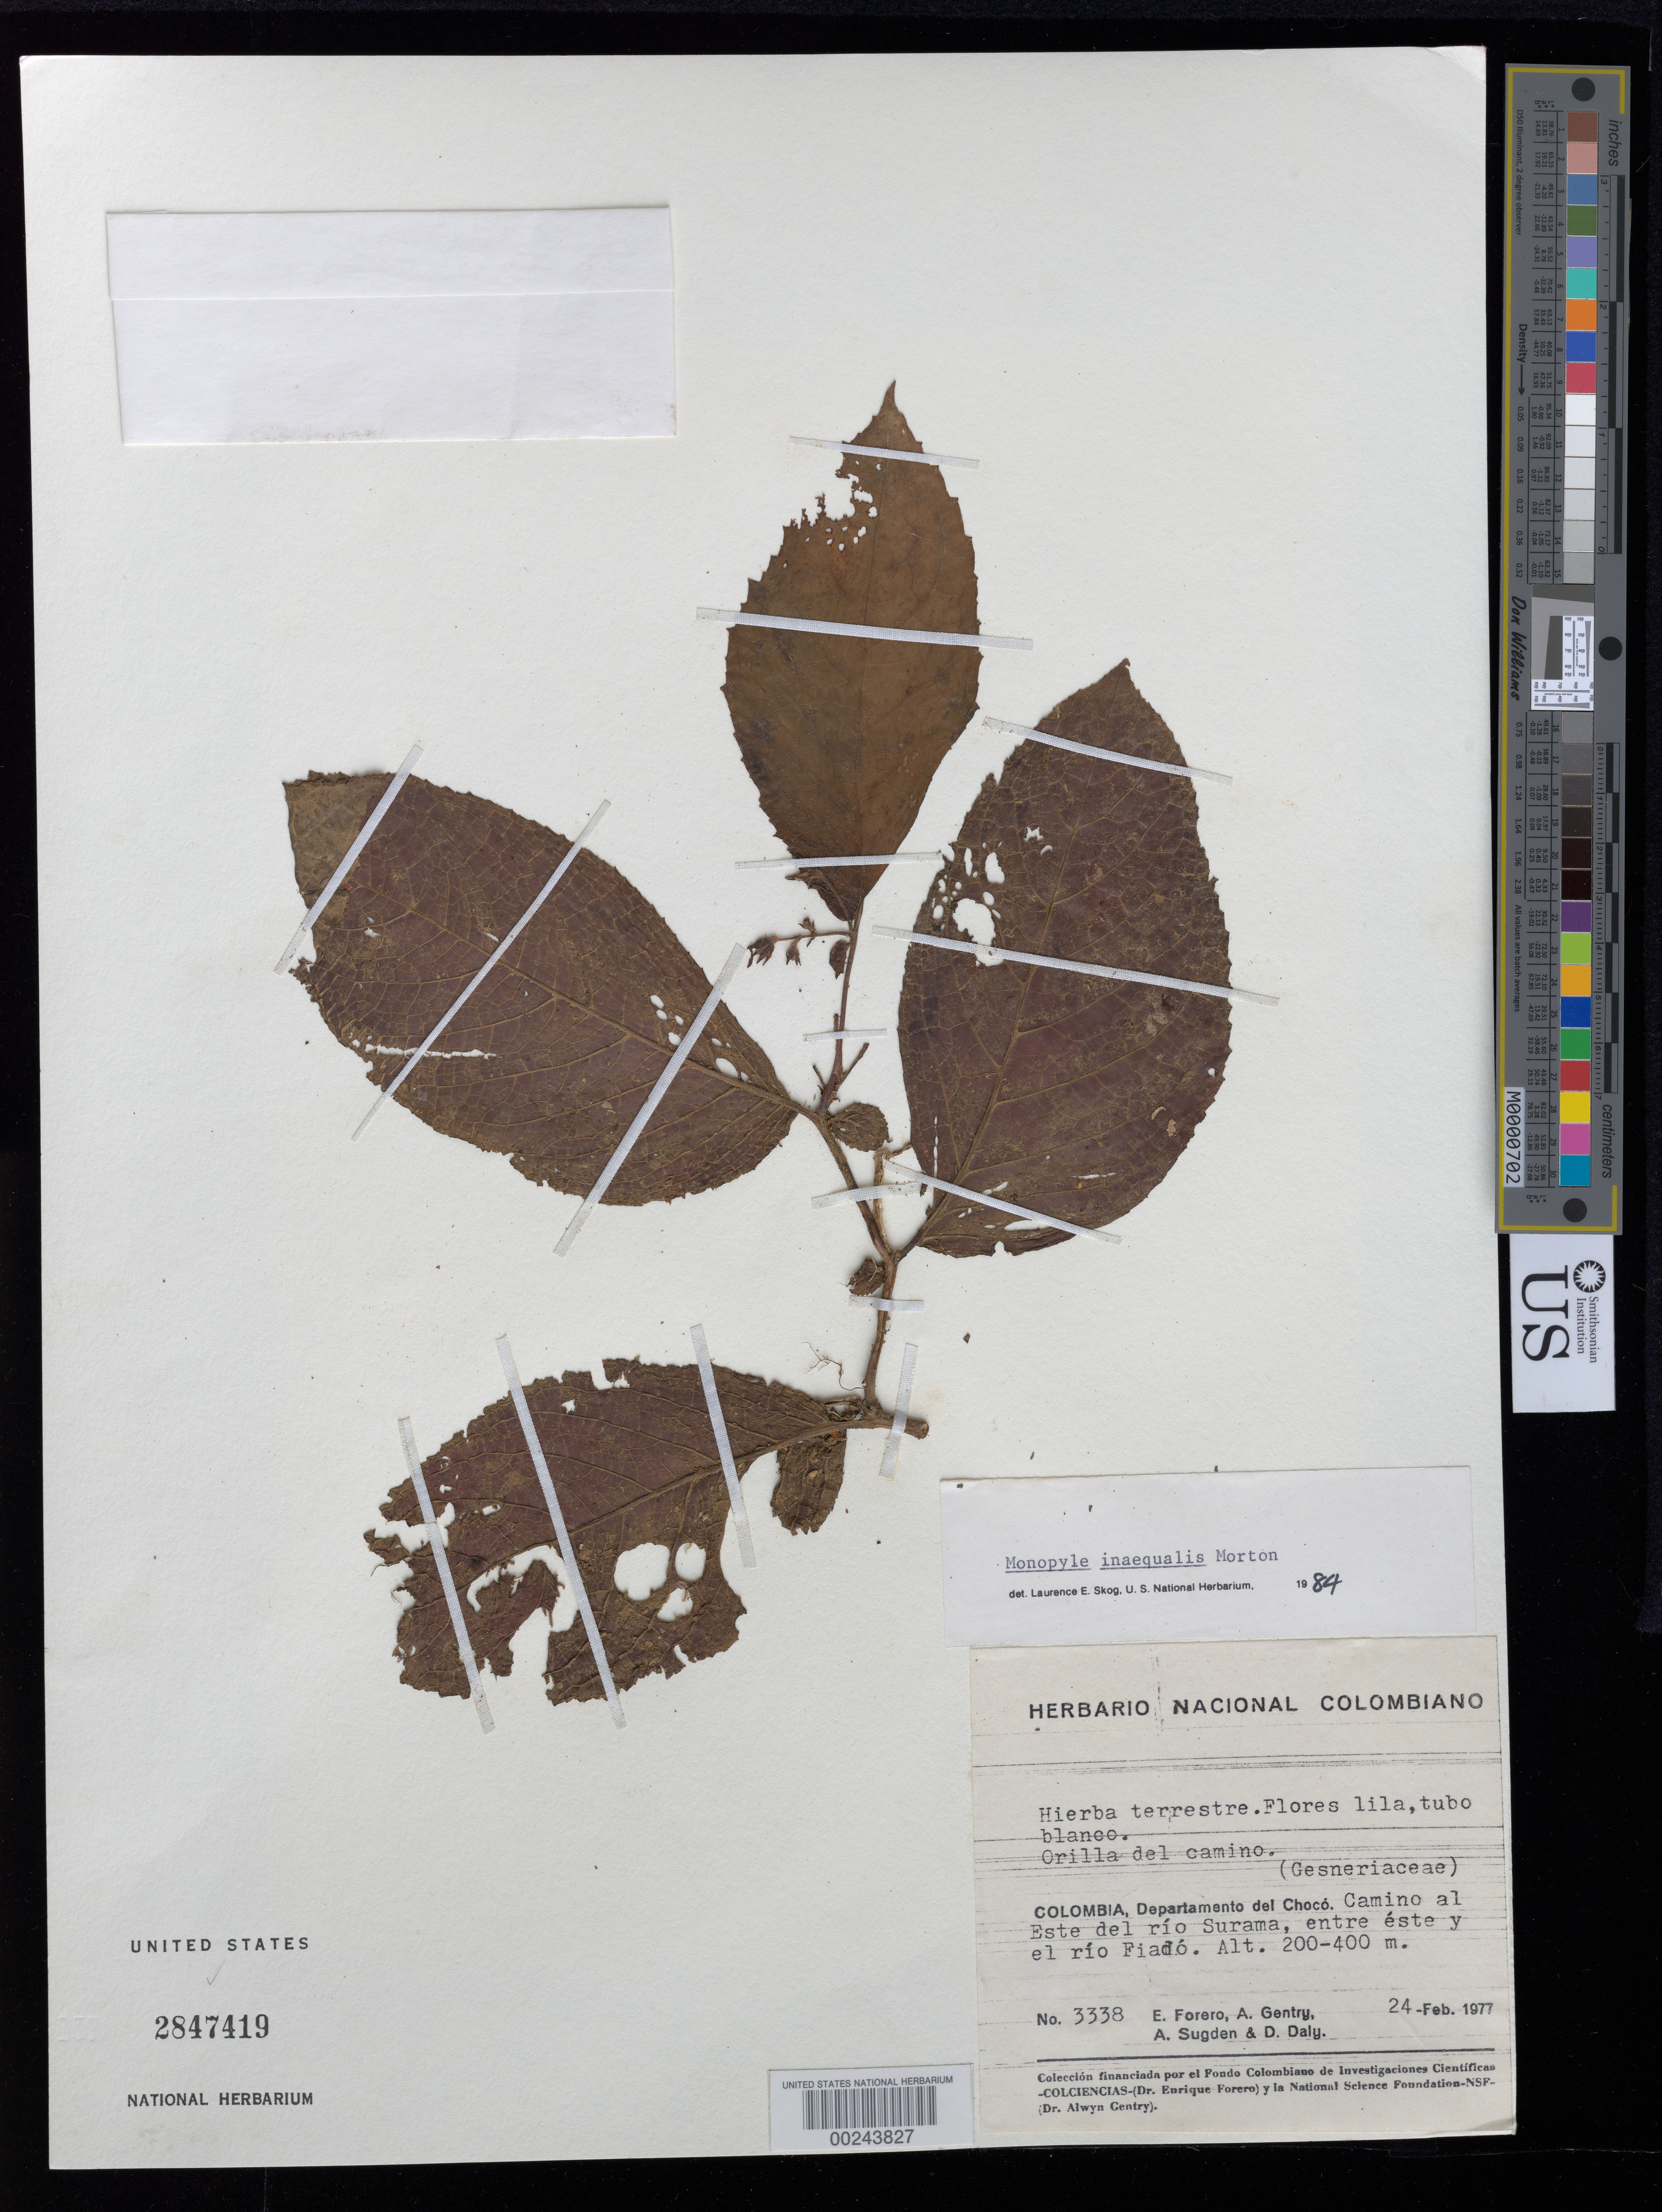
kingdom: Plantae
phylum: Tracheophyta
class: Magnoliopsida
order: Lamiales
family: Gesneriaceae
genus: Monopyle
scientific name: Monopyle inaequalis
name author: C.V. Morton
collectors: E. Forero, A. H. Gentry, A. Sugden & D. C. Daly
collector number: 3338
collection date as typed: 24 Feb 1977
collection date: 1977-02-24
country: Colombia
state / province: Chocó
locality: Road E of Rio Surama, between the latter and Rio Fiado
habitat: Roadside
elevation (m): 200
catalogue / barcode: US 2847419